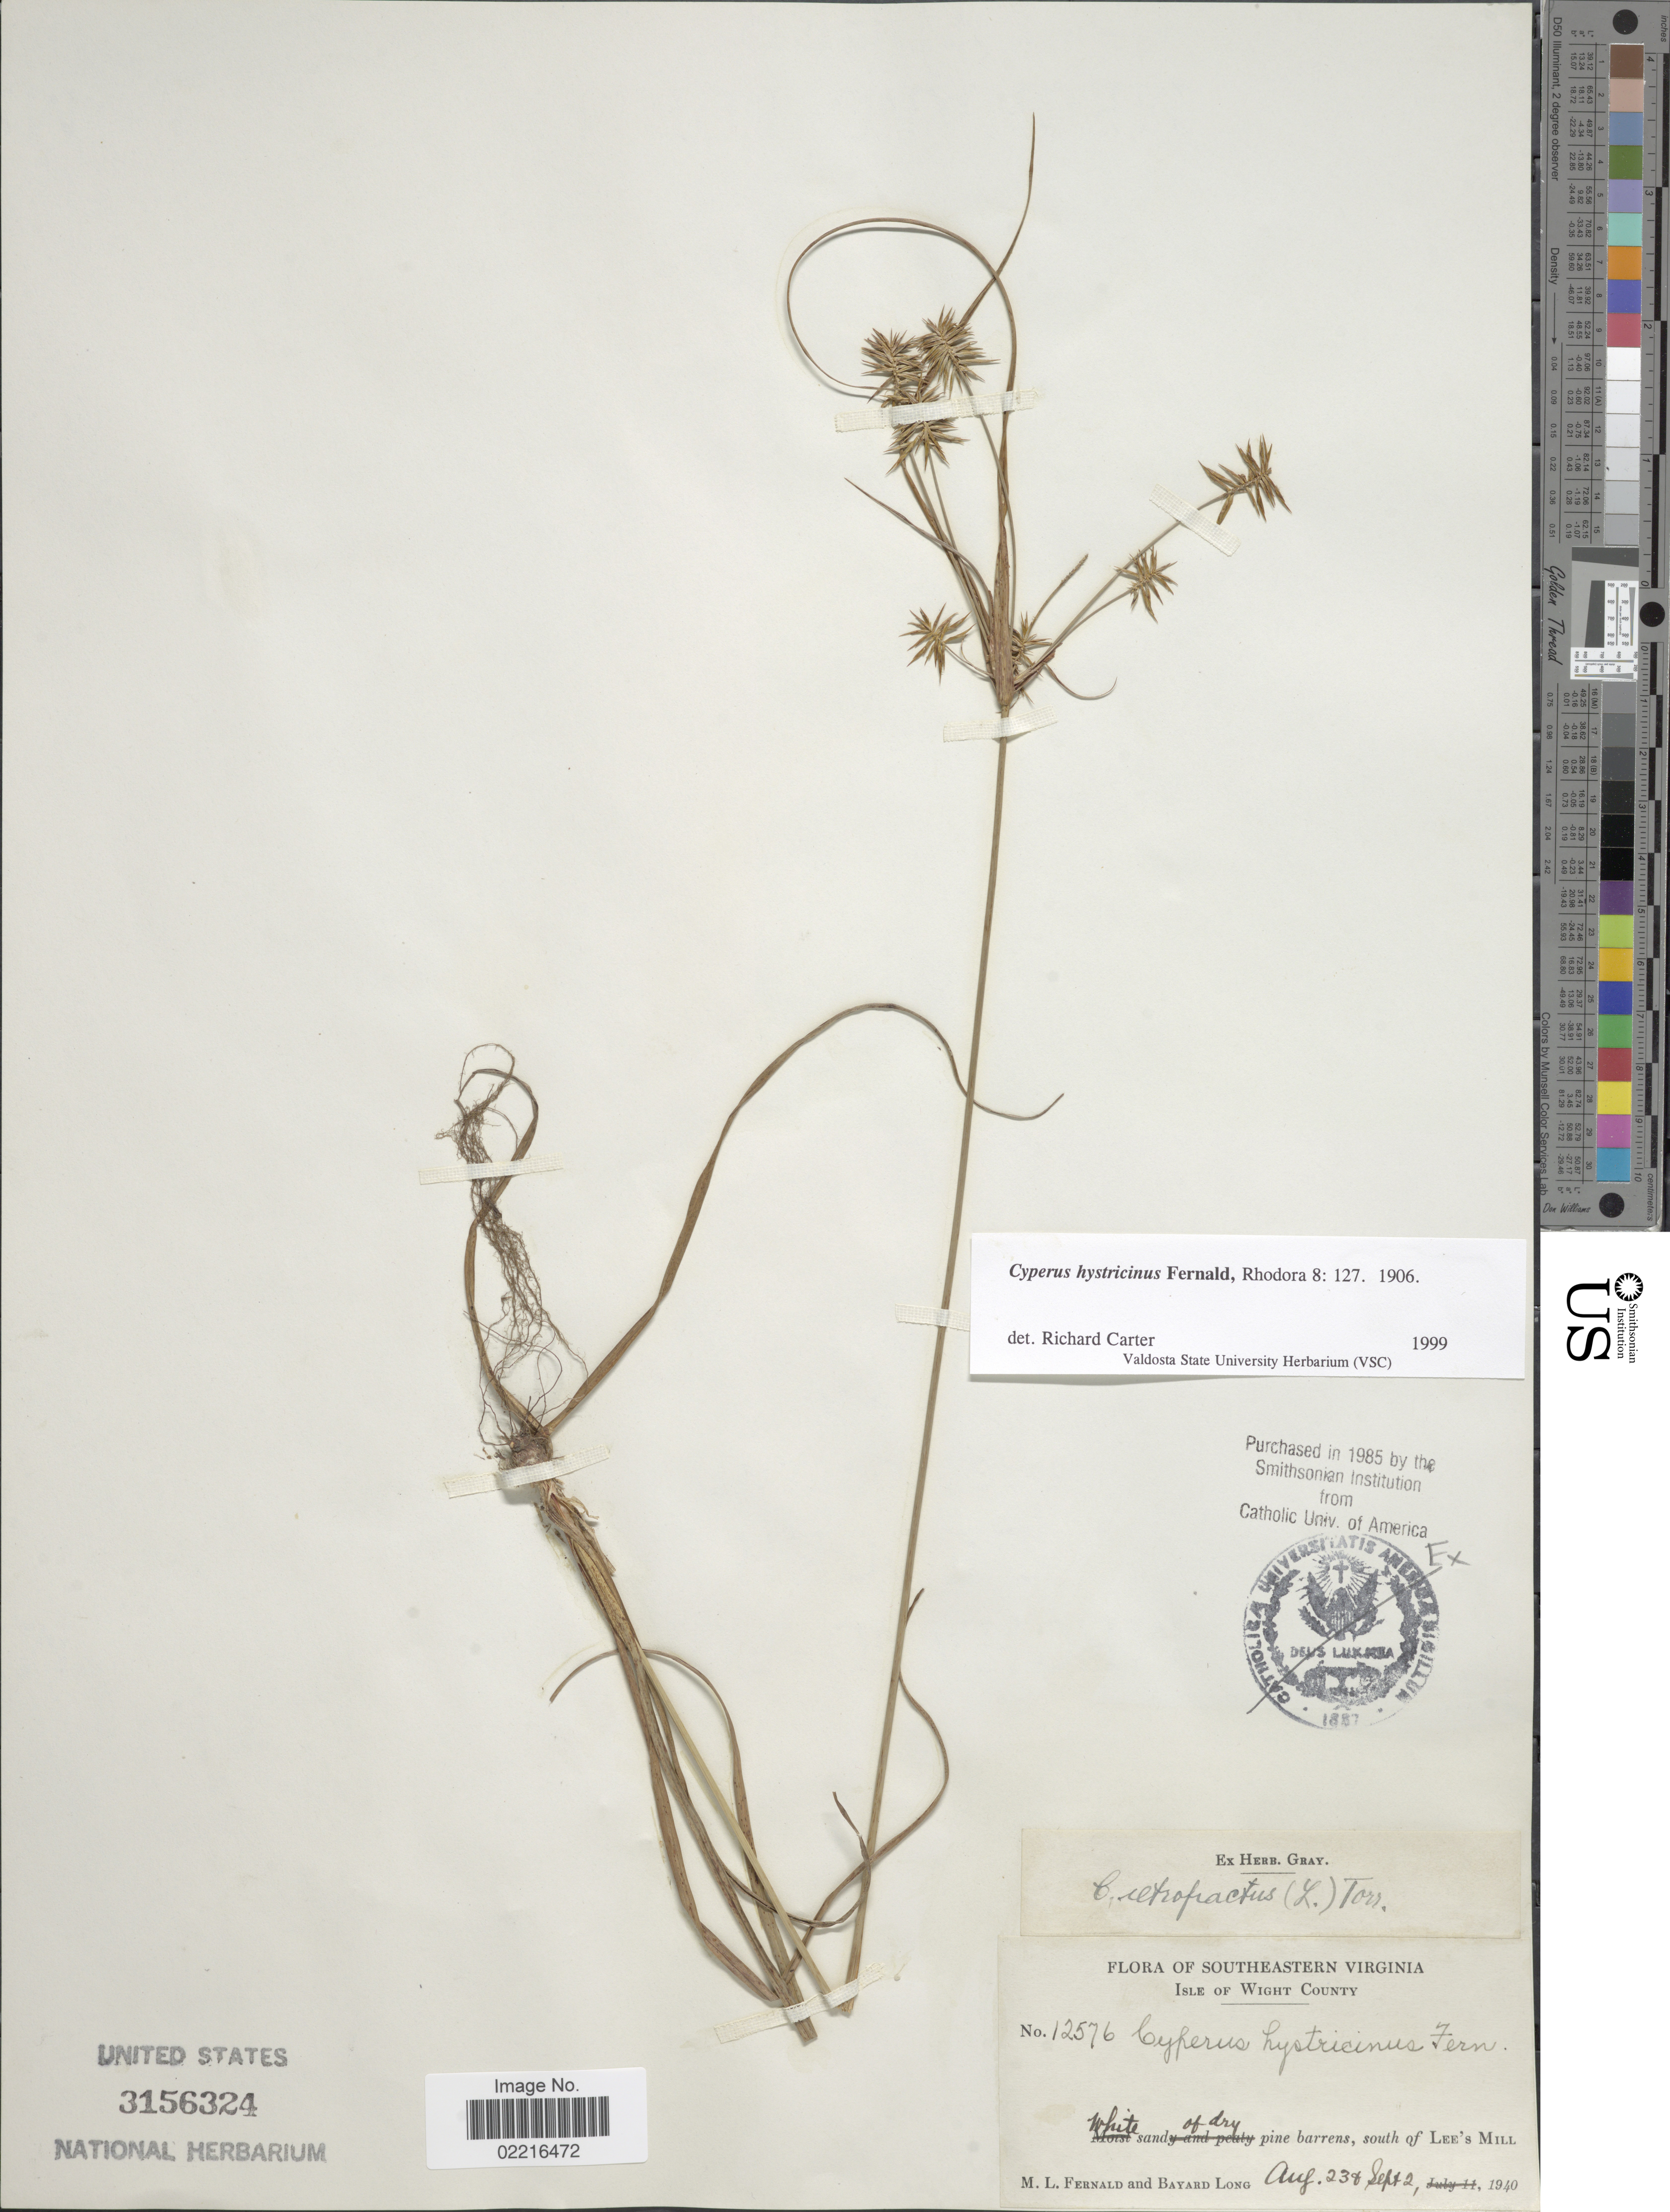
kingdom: Plantae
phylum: Tracheophyta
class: Liliopsida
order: Poales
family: Cyperaceae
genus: Cyperus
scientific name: Cyperus hystricinus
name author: Fernald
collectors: M. L. Fernald & B. Long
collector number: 12576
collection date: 1940-08-23/1940-09-02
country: United States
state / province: Virginia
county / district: Isle of Wight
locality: Southeastern Virginia, Isle of Wight County, south of Lee's Mill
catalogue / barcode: US 3156324